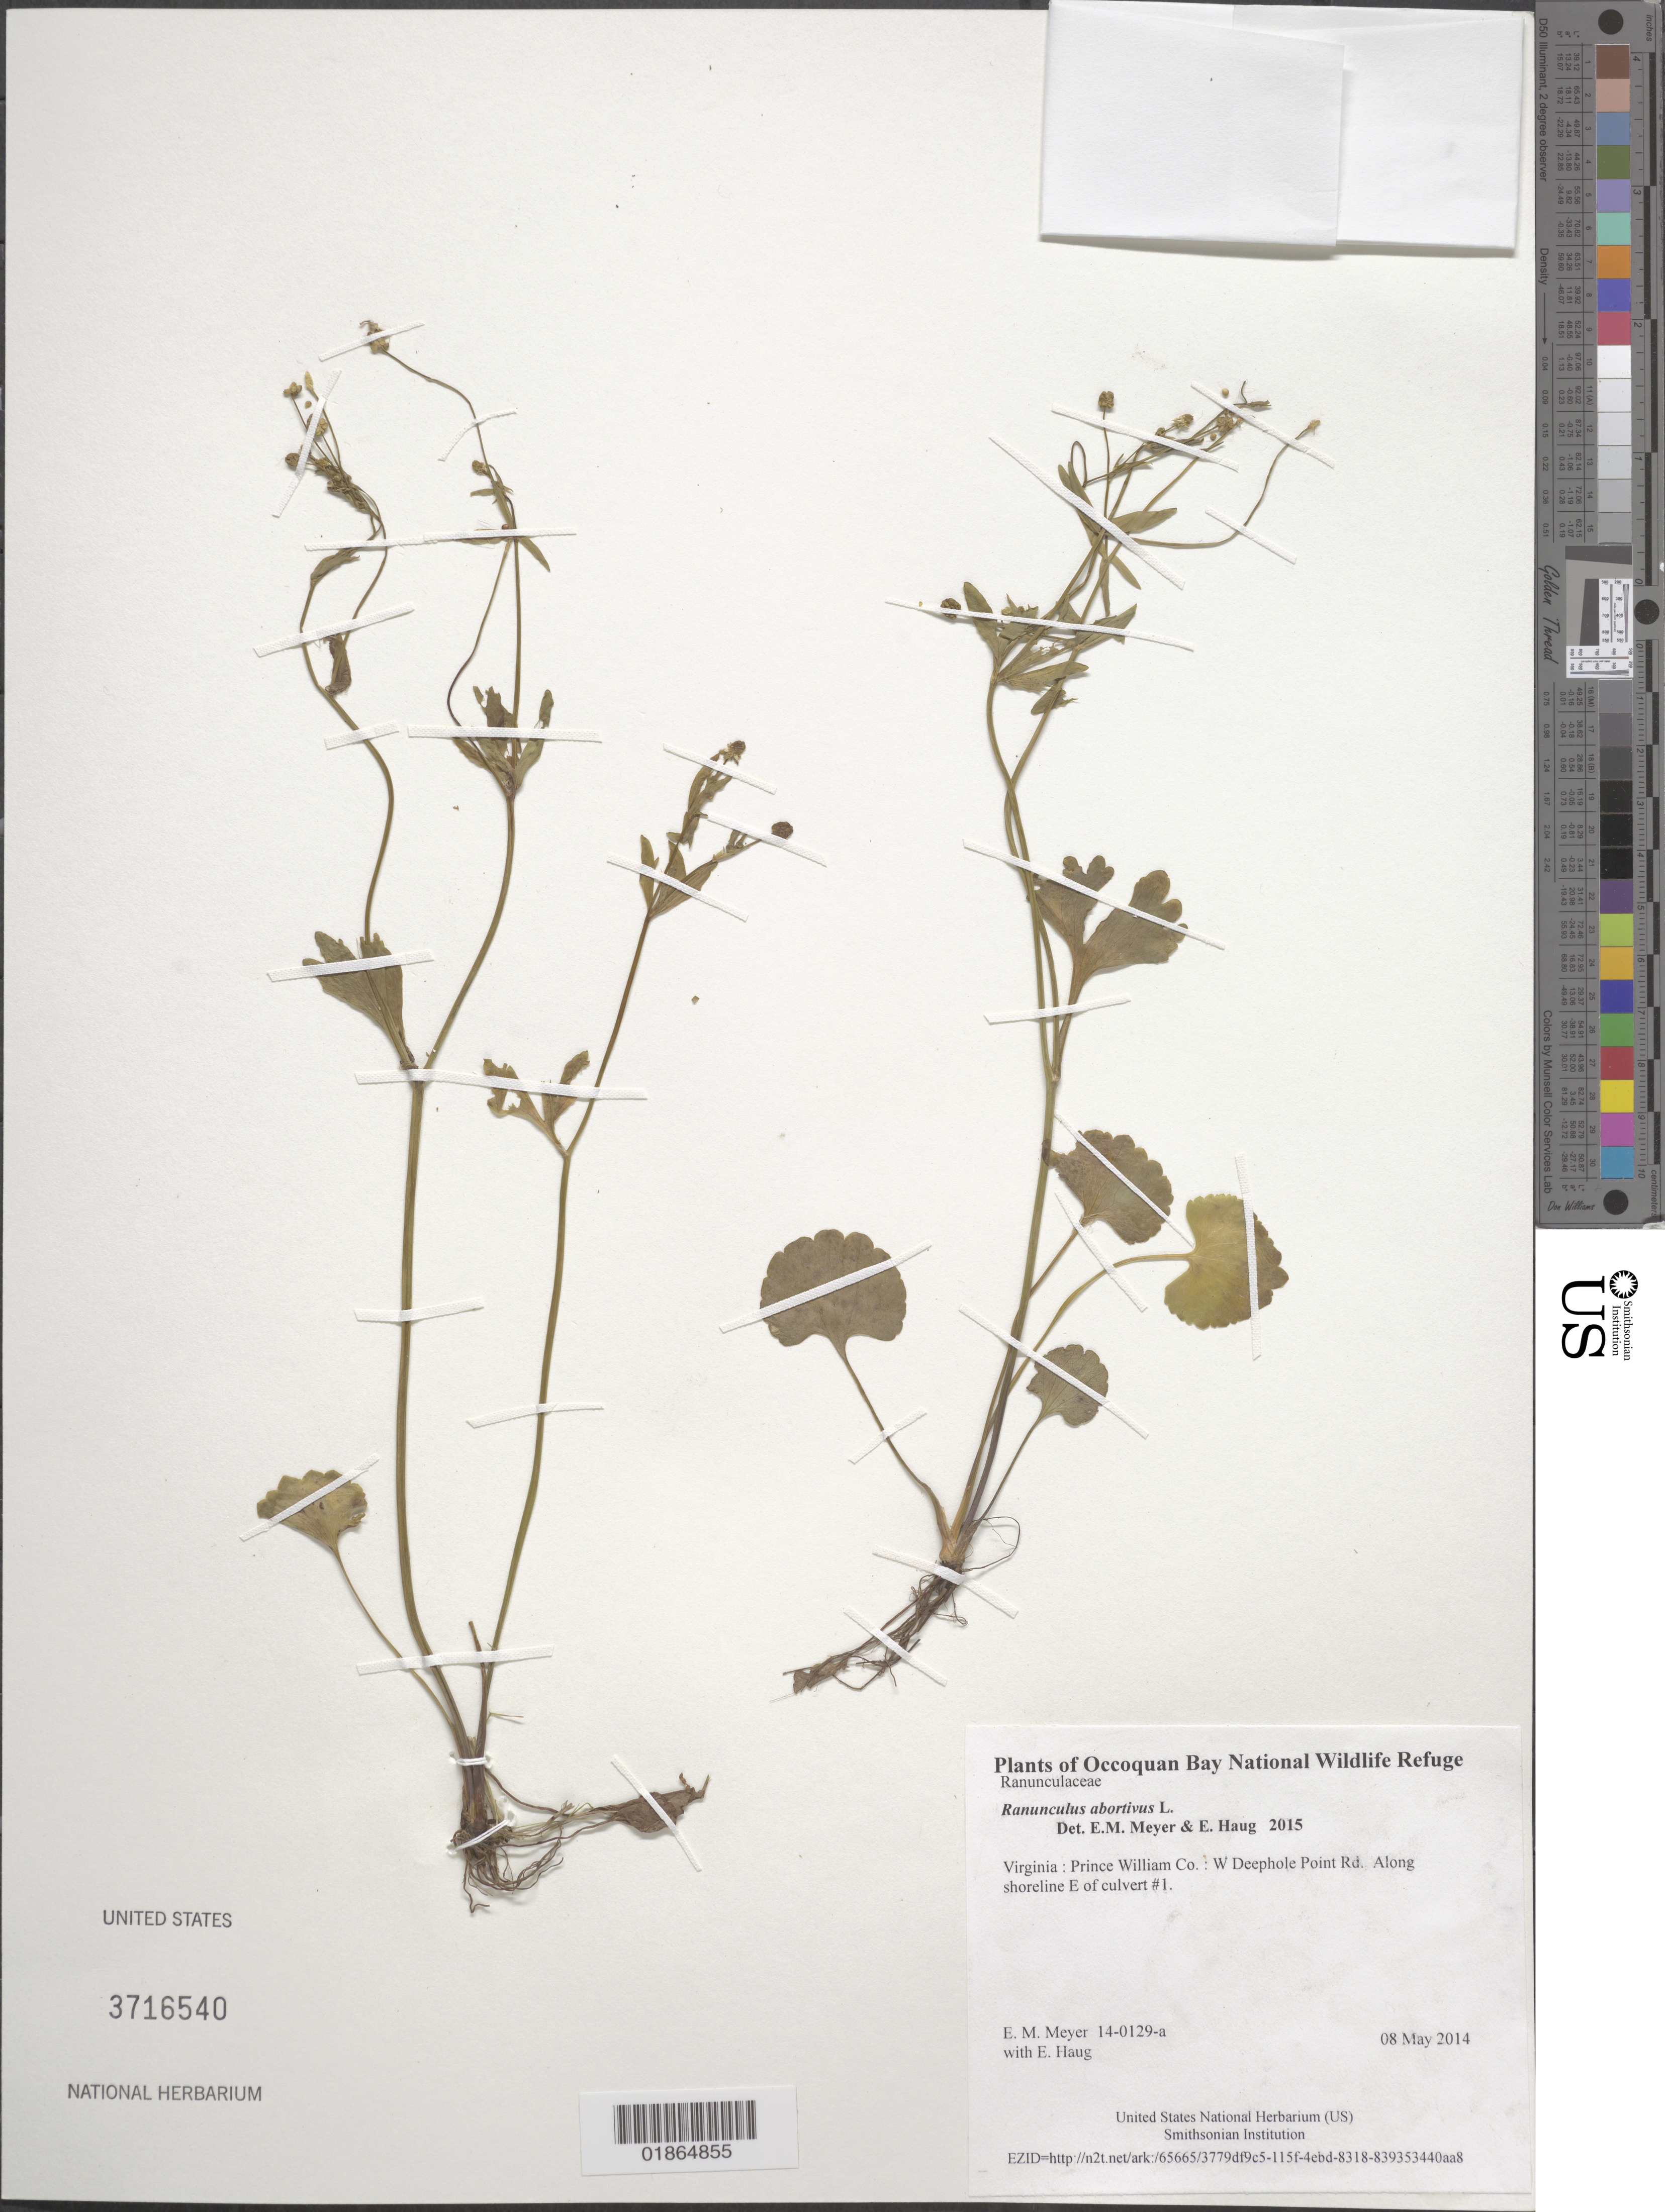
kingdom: Plantae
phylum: Tracheophyta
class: Magnoliopsida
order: Ranunculales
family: Ranunculaceae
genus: Ranunculus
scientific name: Ranunculus abortivus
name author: L.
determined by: Meyer, E. M.; Haug, E.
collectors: E. M. Meyer & E. Haug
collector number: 14-0129-a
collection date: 2014-05-08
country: United States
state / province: Virginia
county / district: Prince William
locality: W Deephole Point Rd., Along shoreline E of culvert #1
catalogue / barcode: US 3716540